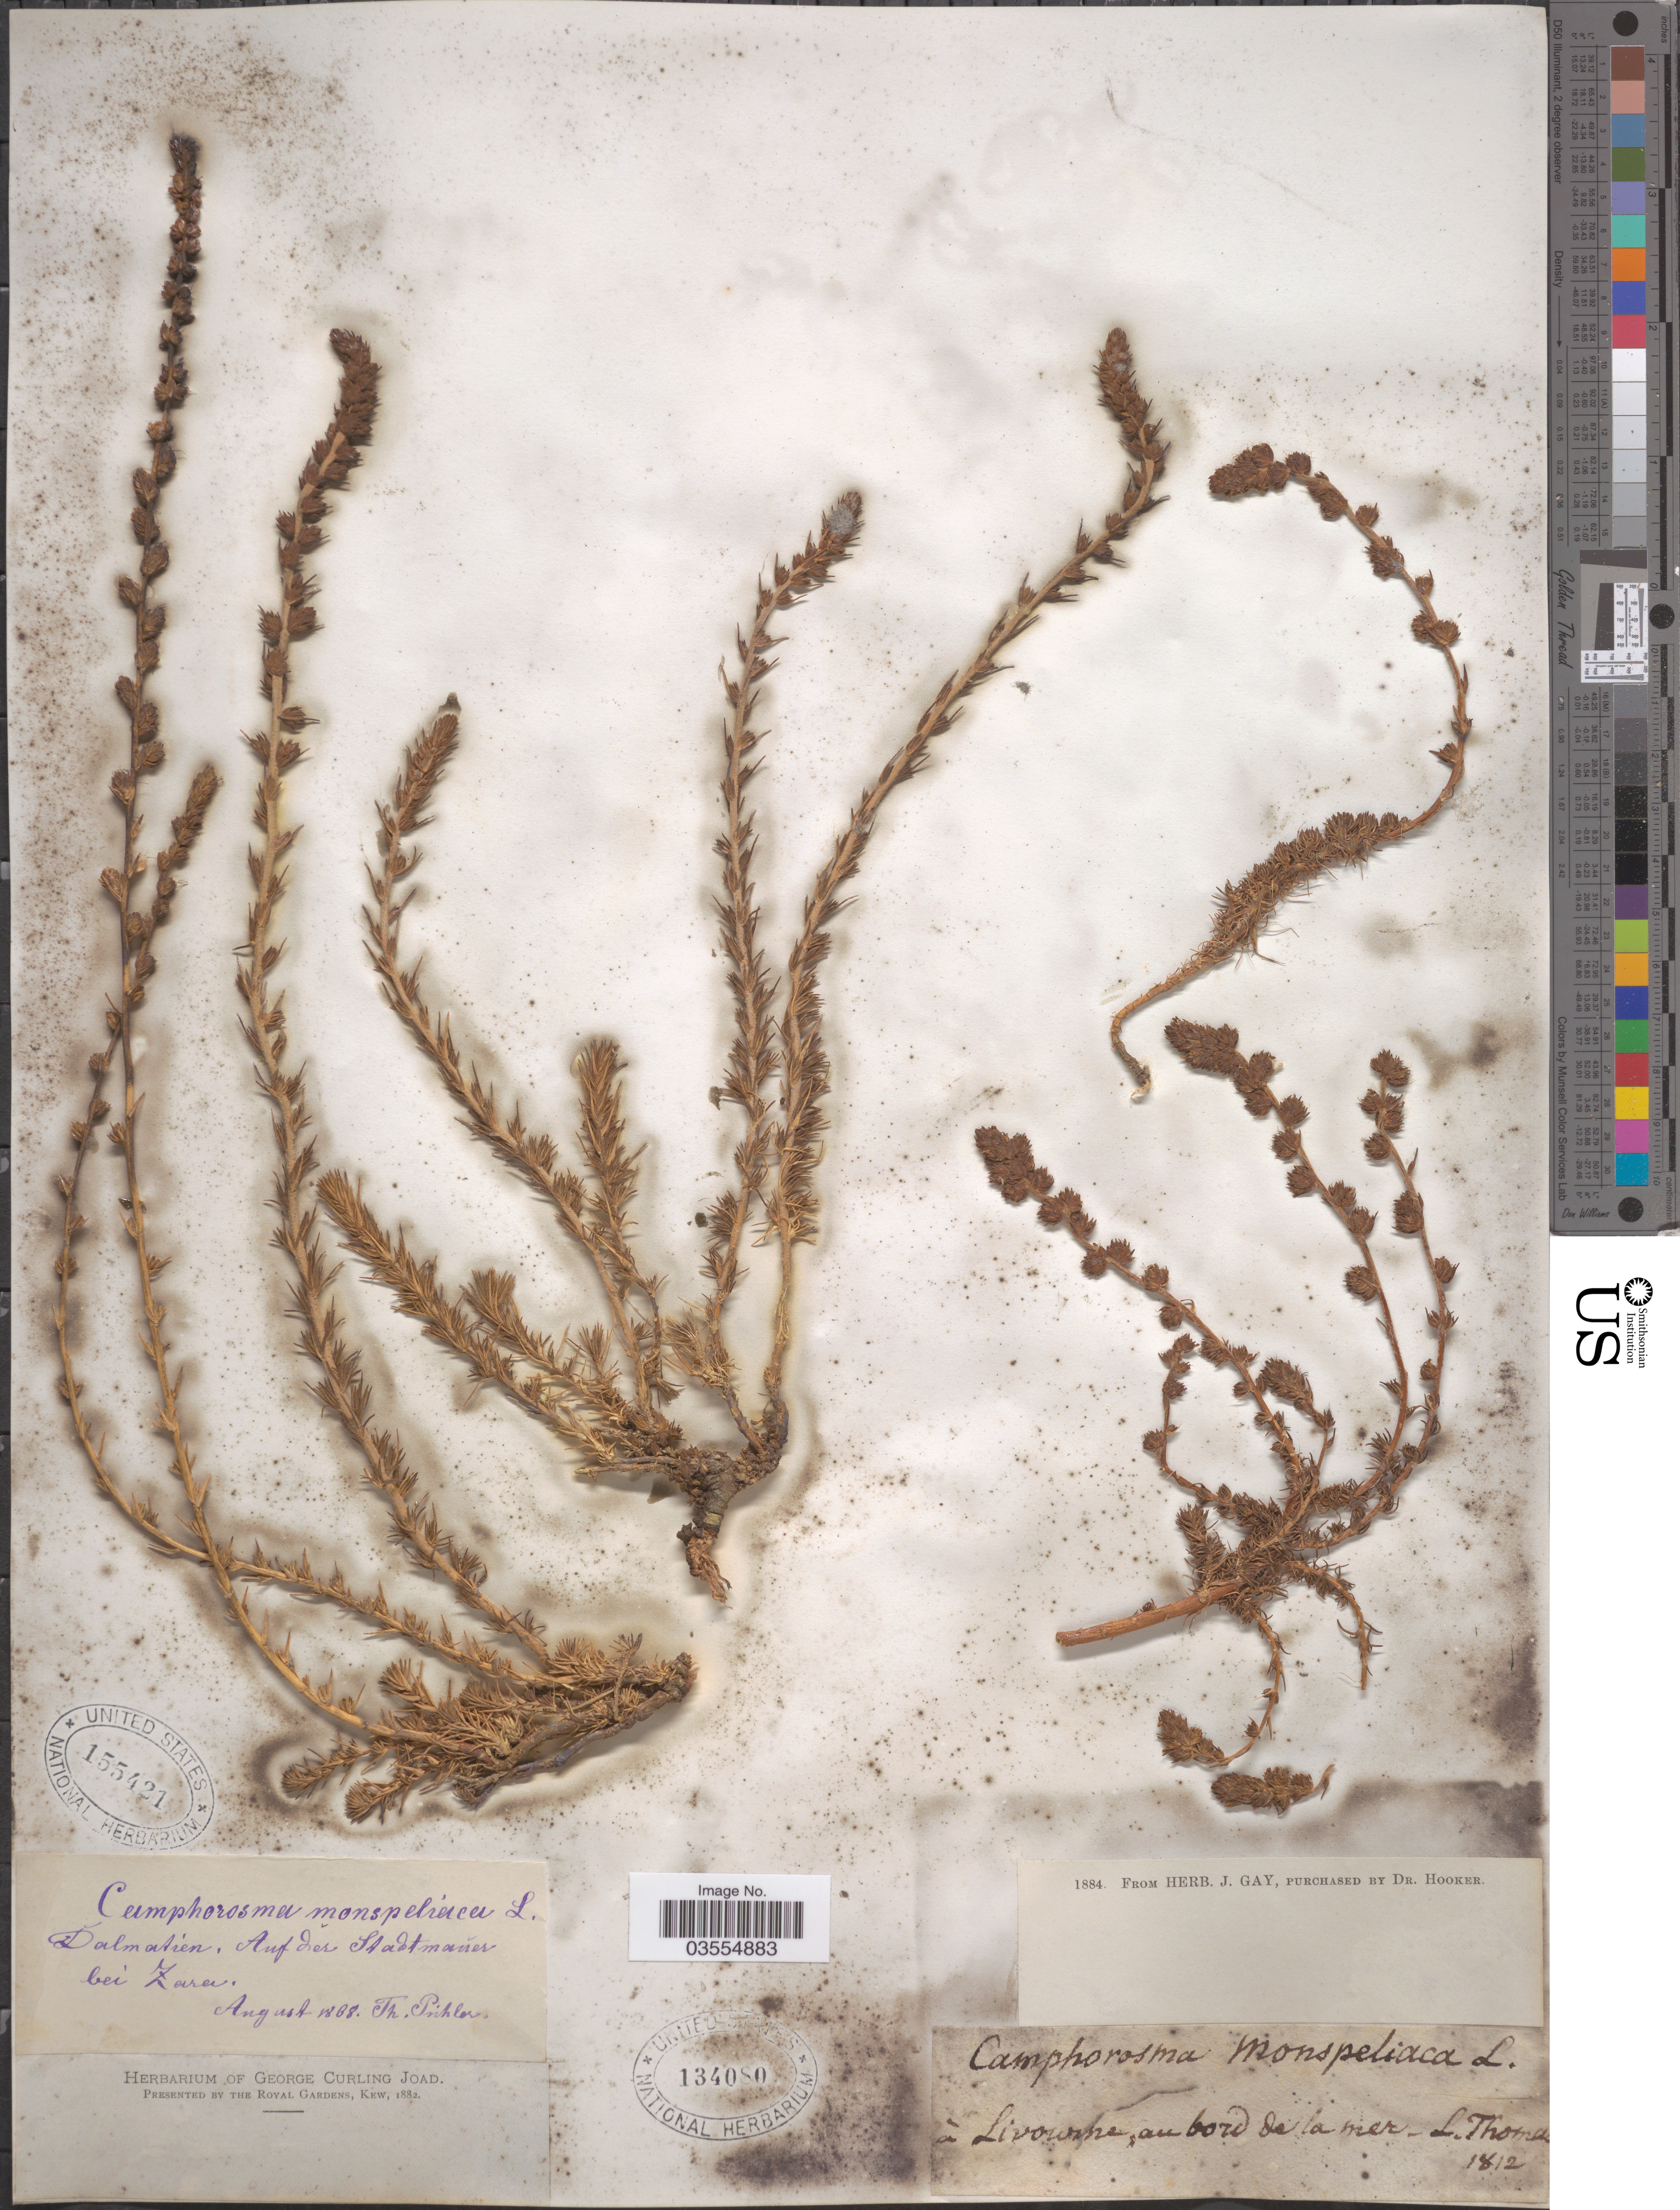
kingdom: Plantae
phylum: Tracheophyta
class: Magnoliopsida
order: Caryophyllales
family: Amaranthaceae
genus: Camphorosma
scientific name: Camphorosma monspeliaca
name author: L.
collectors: L. Thomas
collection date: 1812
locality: Á Livowine [interpreted] au bord de la mer.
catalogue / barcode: US 134080-2